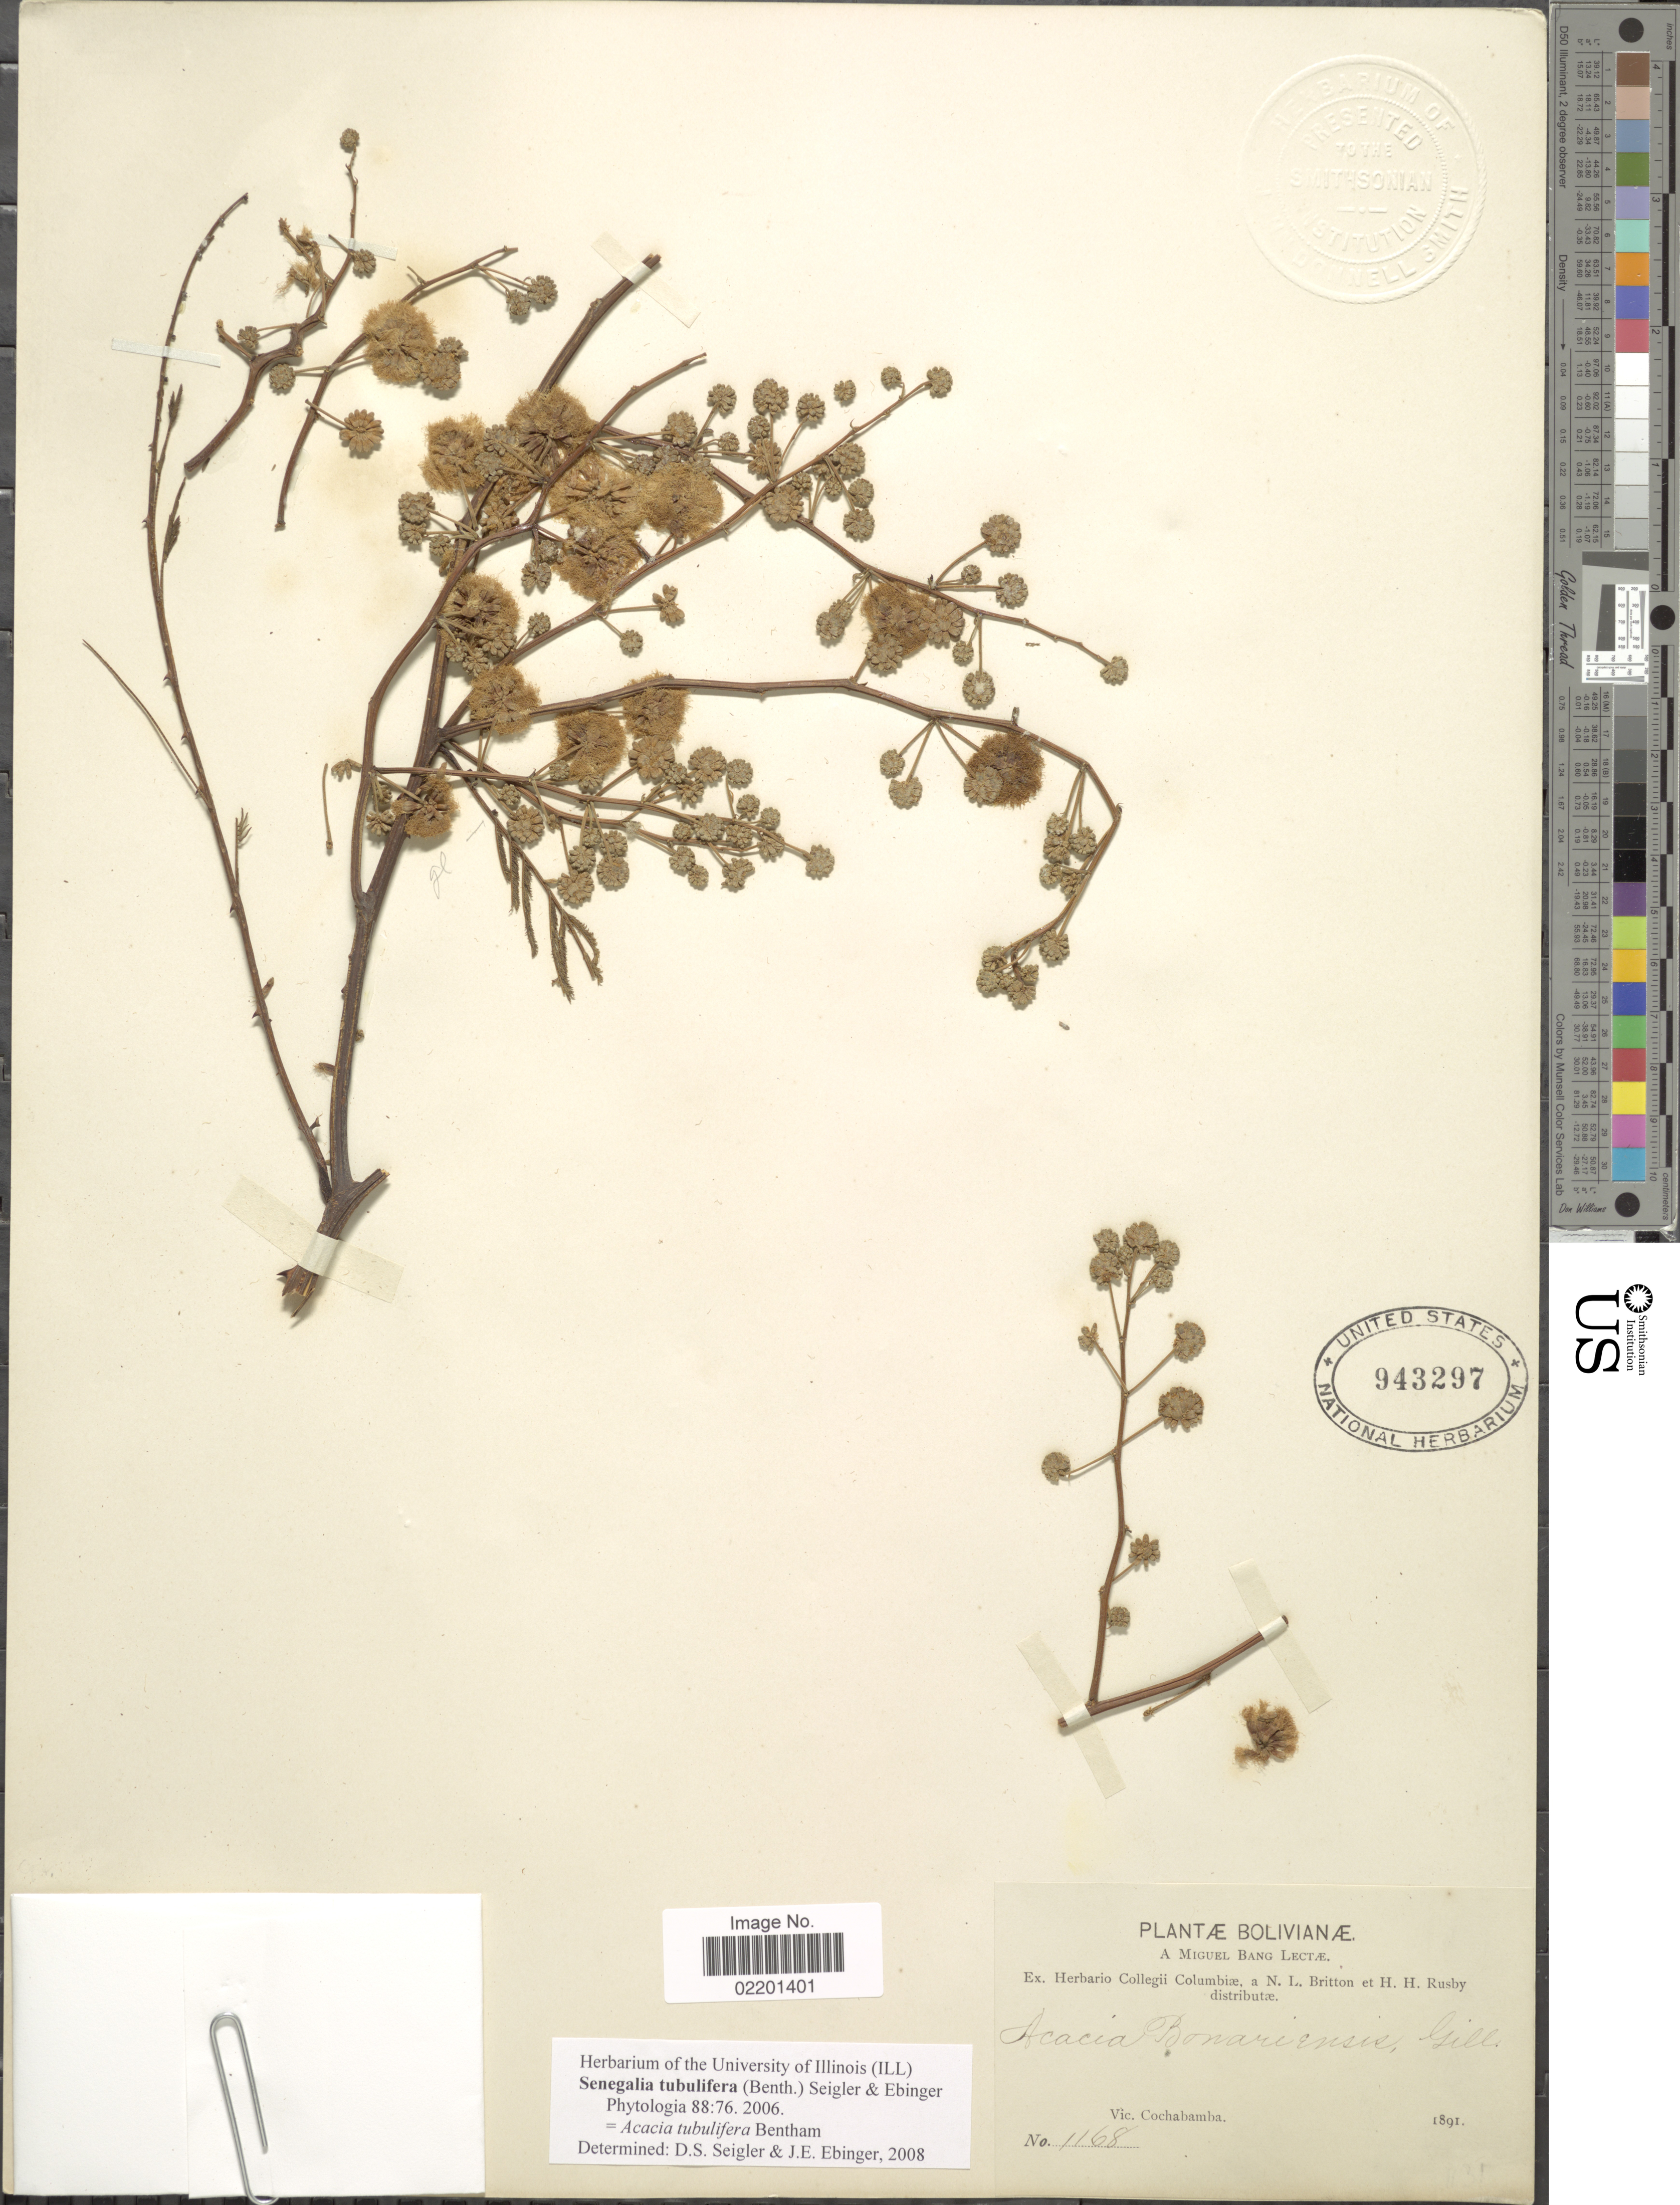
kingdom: Plantae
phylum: Tracheophyta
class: Magnoliopsida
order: Fabales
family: Fabaceae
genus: Senegalia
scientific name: Senegalia tubulifera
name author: (Benth.) Seigler & Ebinger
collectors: M. Bang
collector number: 1168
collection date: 1891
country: Bolivia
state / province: Cochabamba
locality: Vic. Cochabamba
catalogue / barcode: US 943297